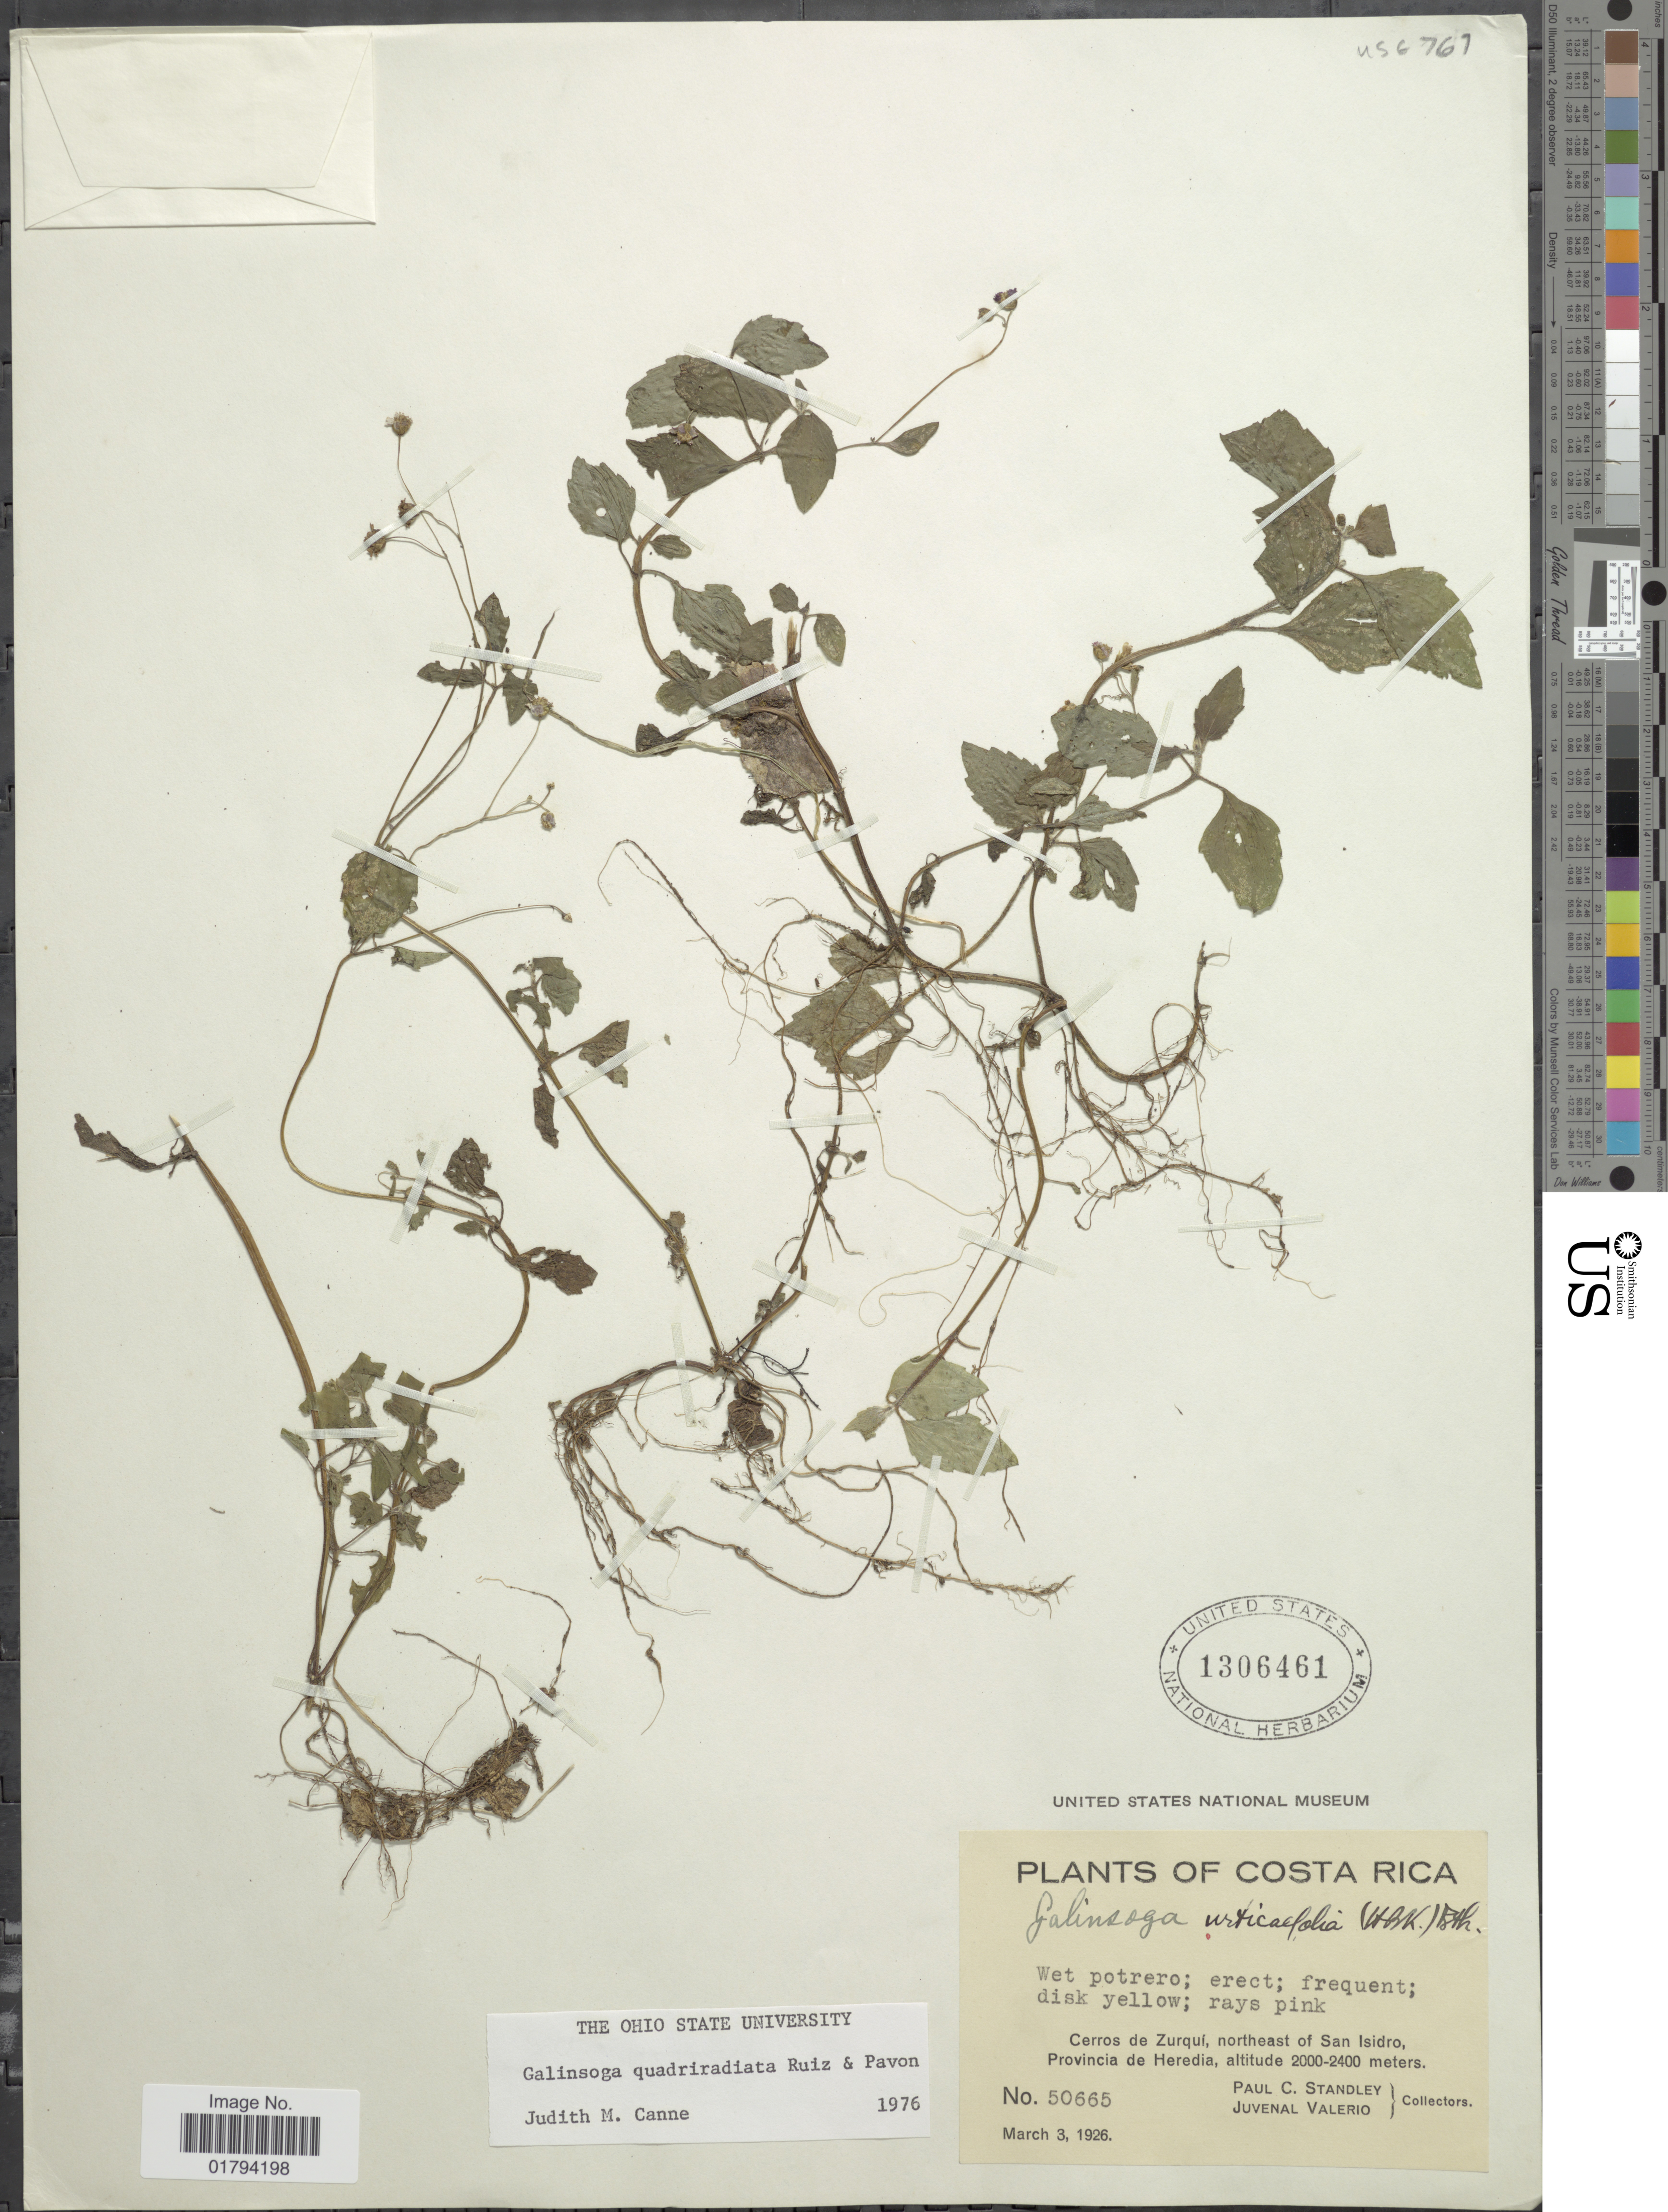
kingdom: Plantae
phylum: Tracheophyta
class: Magnoliopsida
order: Asterales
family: Asteraceae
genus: Galinsoga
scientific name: Galinsoga quadriradiata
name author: Ruiz & Pav.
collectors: P. C. Standley & J. Valerio R.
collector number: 50665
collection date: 1926-03-03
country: Costa Rica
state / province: Heredia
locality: Wet potrero, Cerros de Zurqui, northeast of San Isidro.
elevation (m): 2000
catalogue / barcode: US 1306461